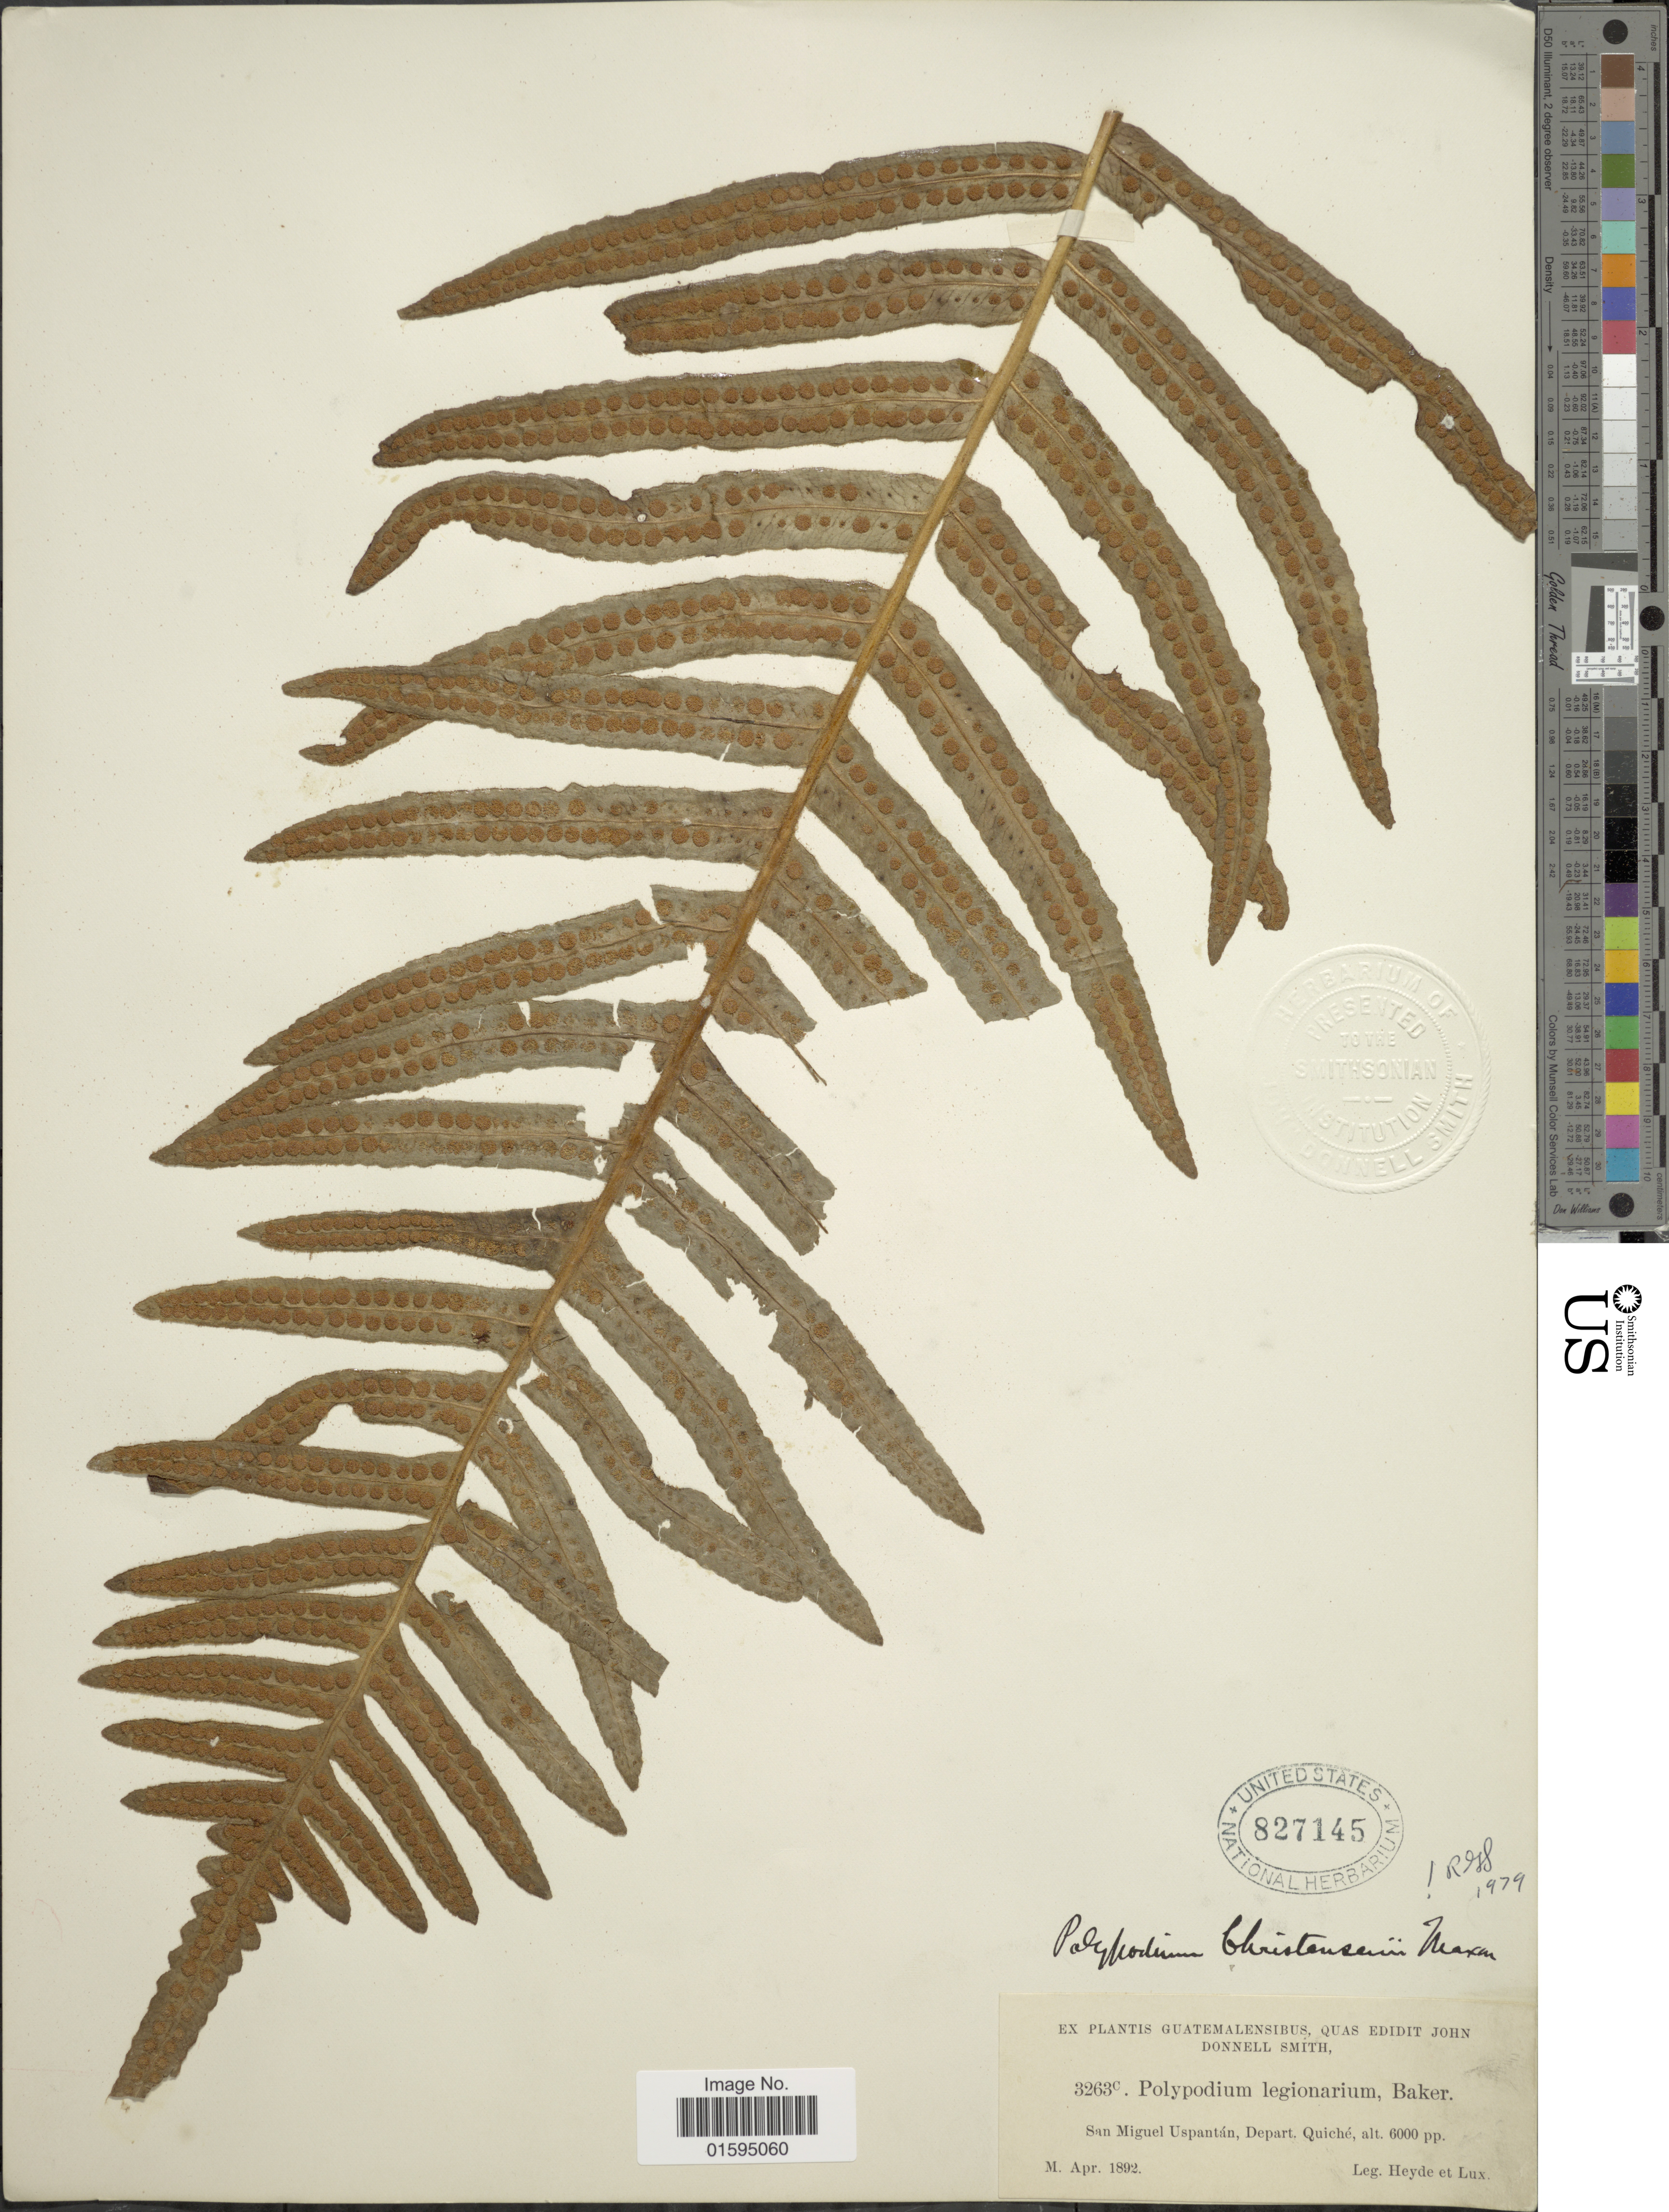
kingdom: Plantae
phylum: Tracheophyta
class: Polypodiopsida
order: Polypodiales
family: Polypodiaceae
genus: Polypodium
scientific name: Polypodium christensenii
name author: Maxon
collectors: Heyde & Lux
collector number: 3263C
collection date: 1892-04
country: Guatemala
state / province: El Quiché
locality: San Miquel Uspantan, Depart. Quiche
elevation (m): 1829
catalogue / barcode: US 827145